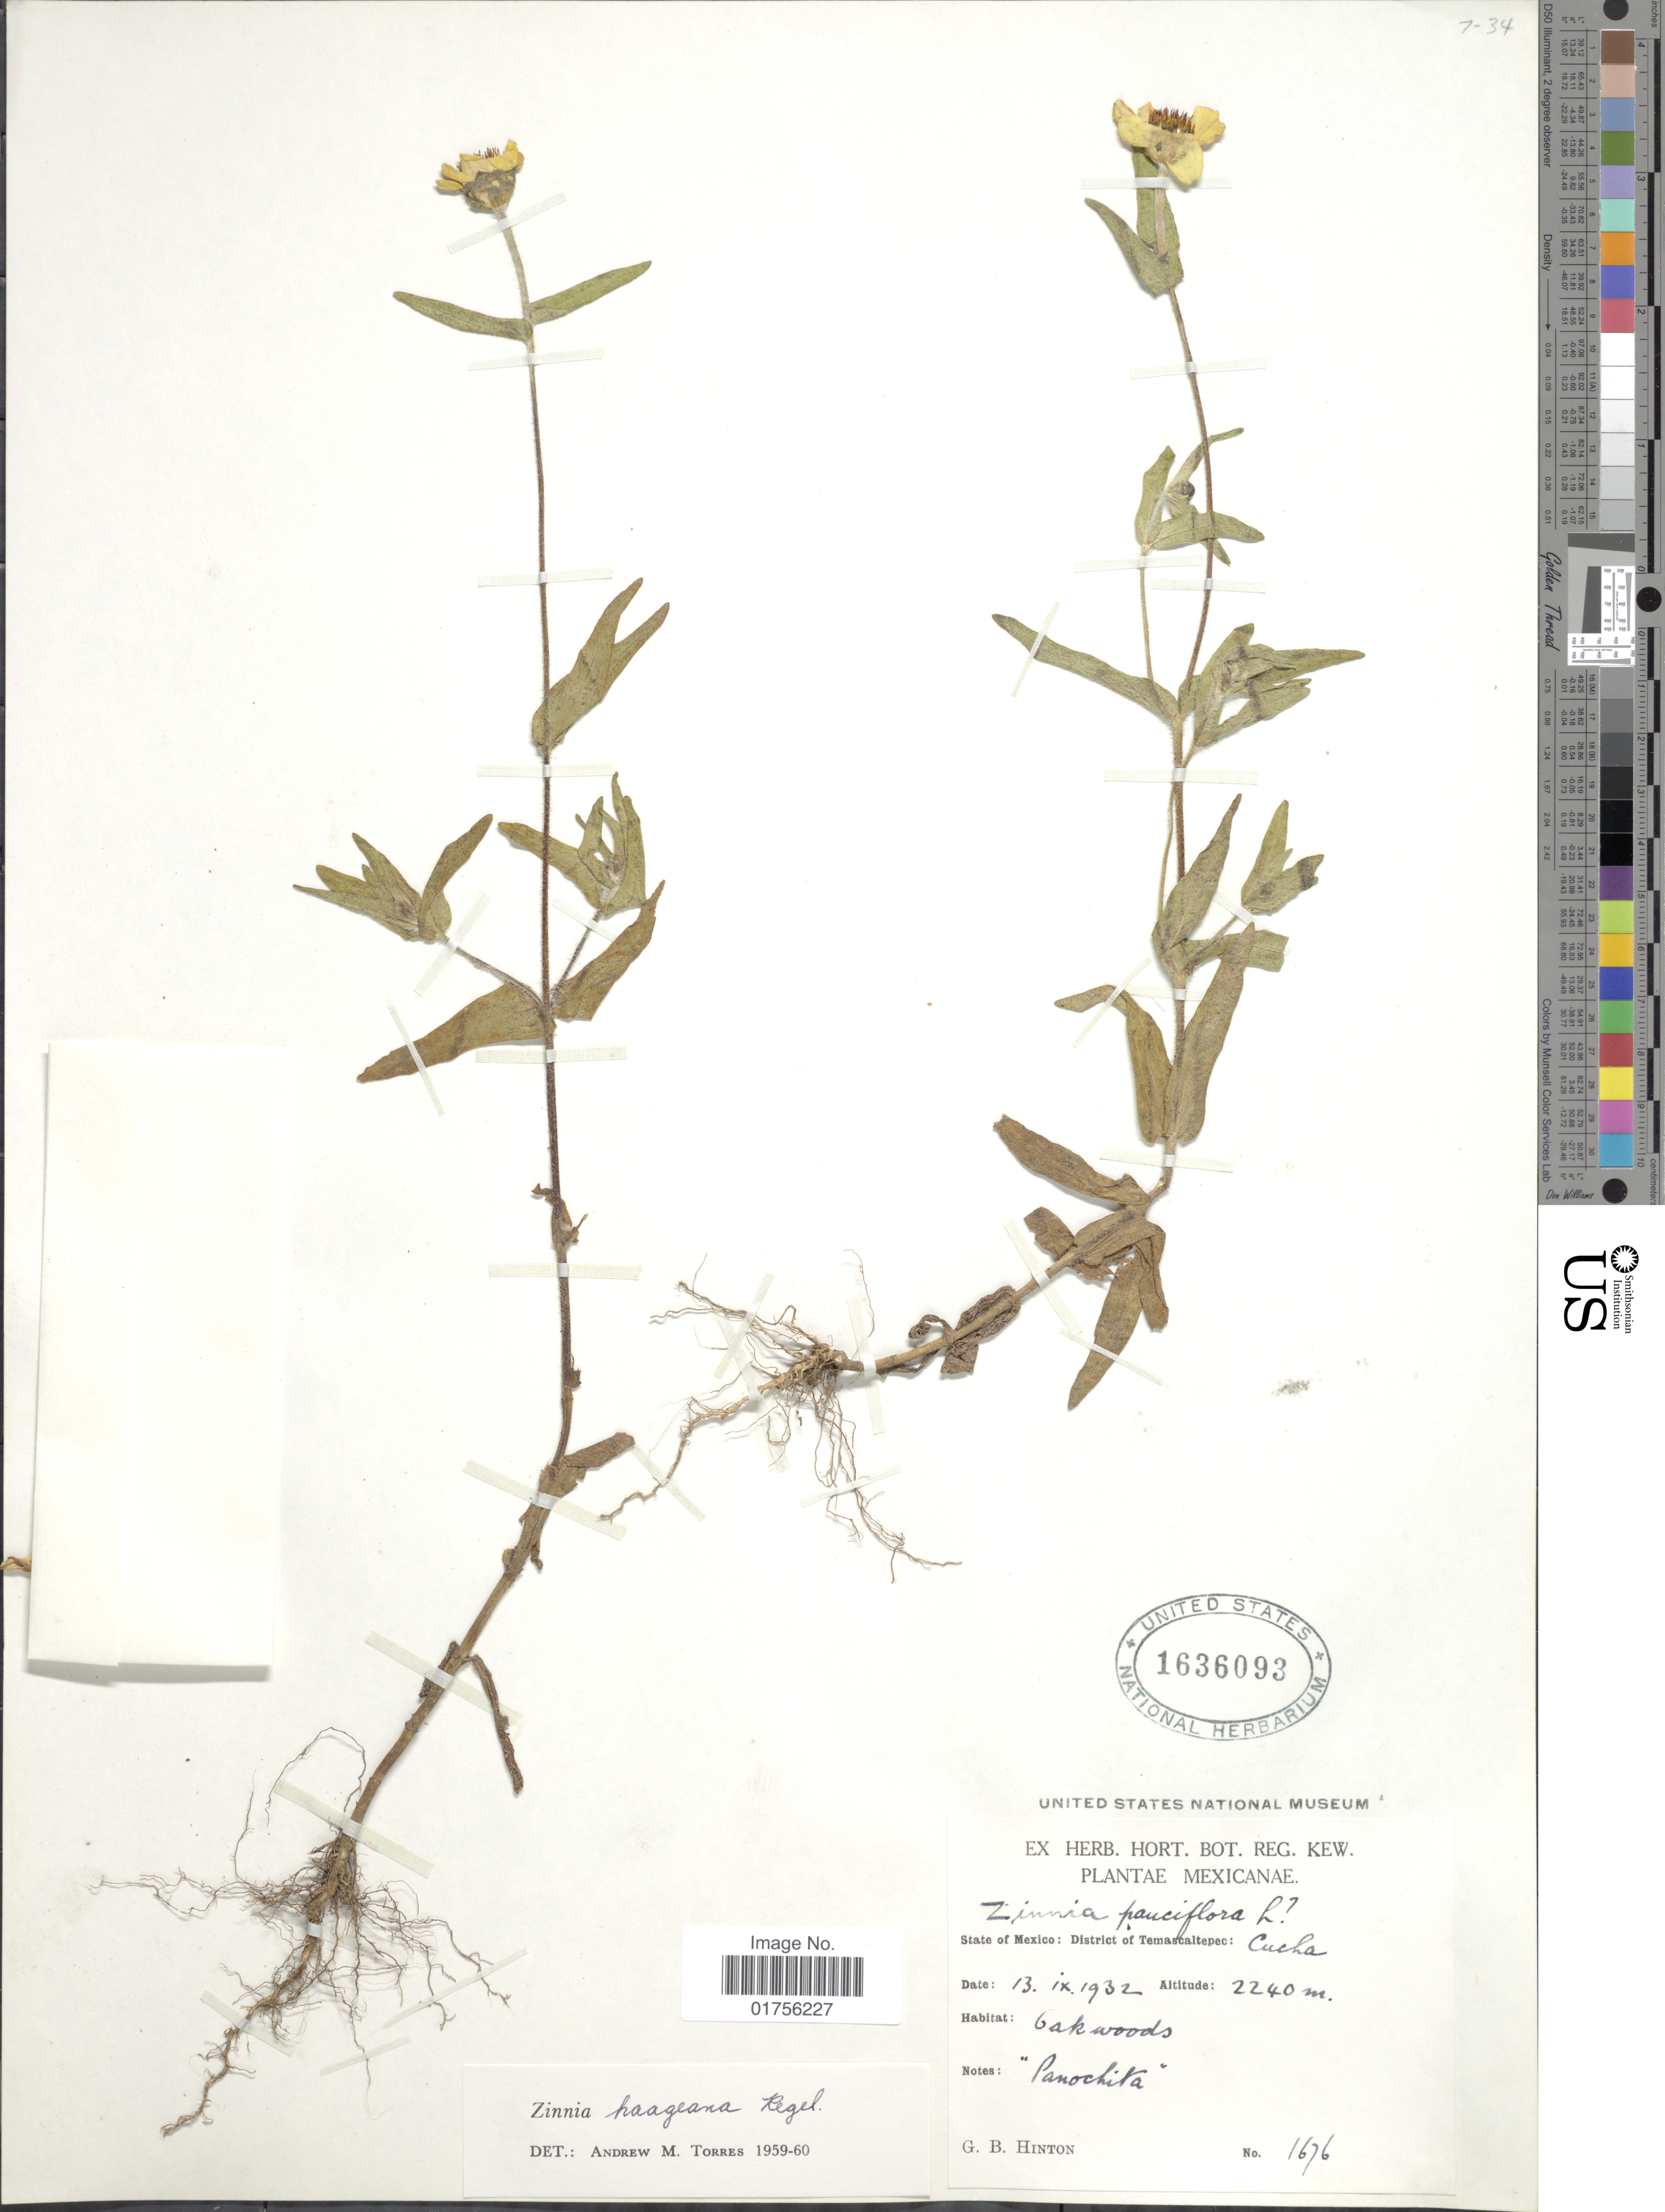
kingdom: Plantae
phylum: Tracheophyta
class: Magnoliopsida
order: Asterales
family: Asteraceae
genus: Zinnia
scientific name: Zinnia haageana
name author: Regel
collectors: G. B. Hinton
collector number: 1676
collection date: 1932-09-13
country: Mexico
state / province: México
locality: State of Mexico: District of Temascaltepec: Cucha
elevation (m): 2240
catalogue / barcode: US 1636093